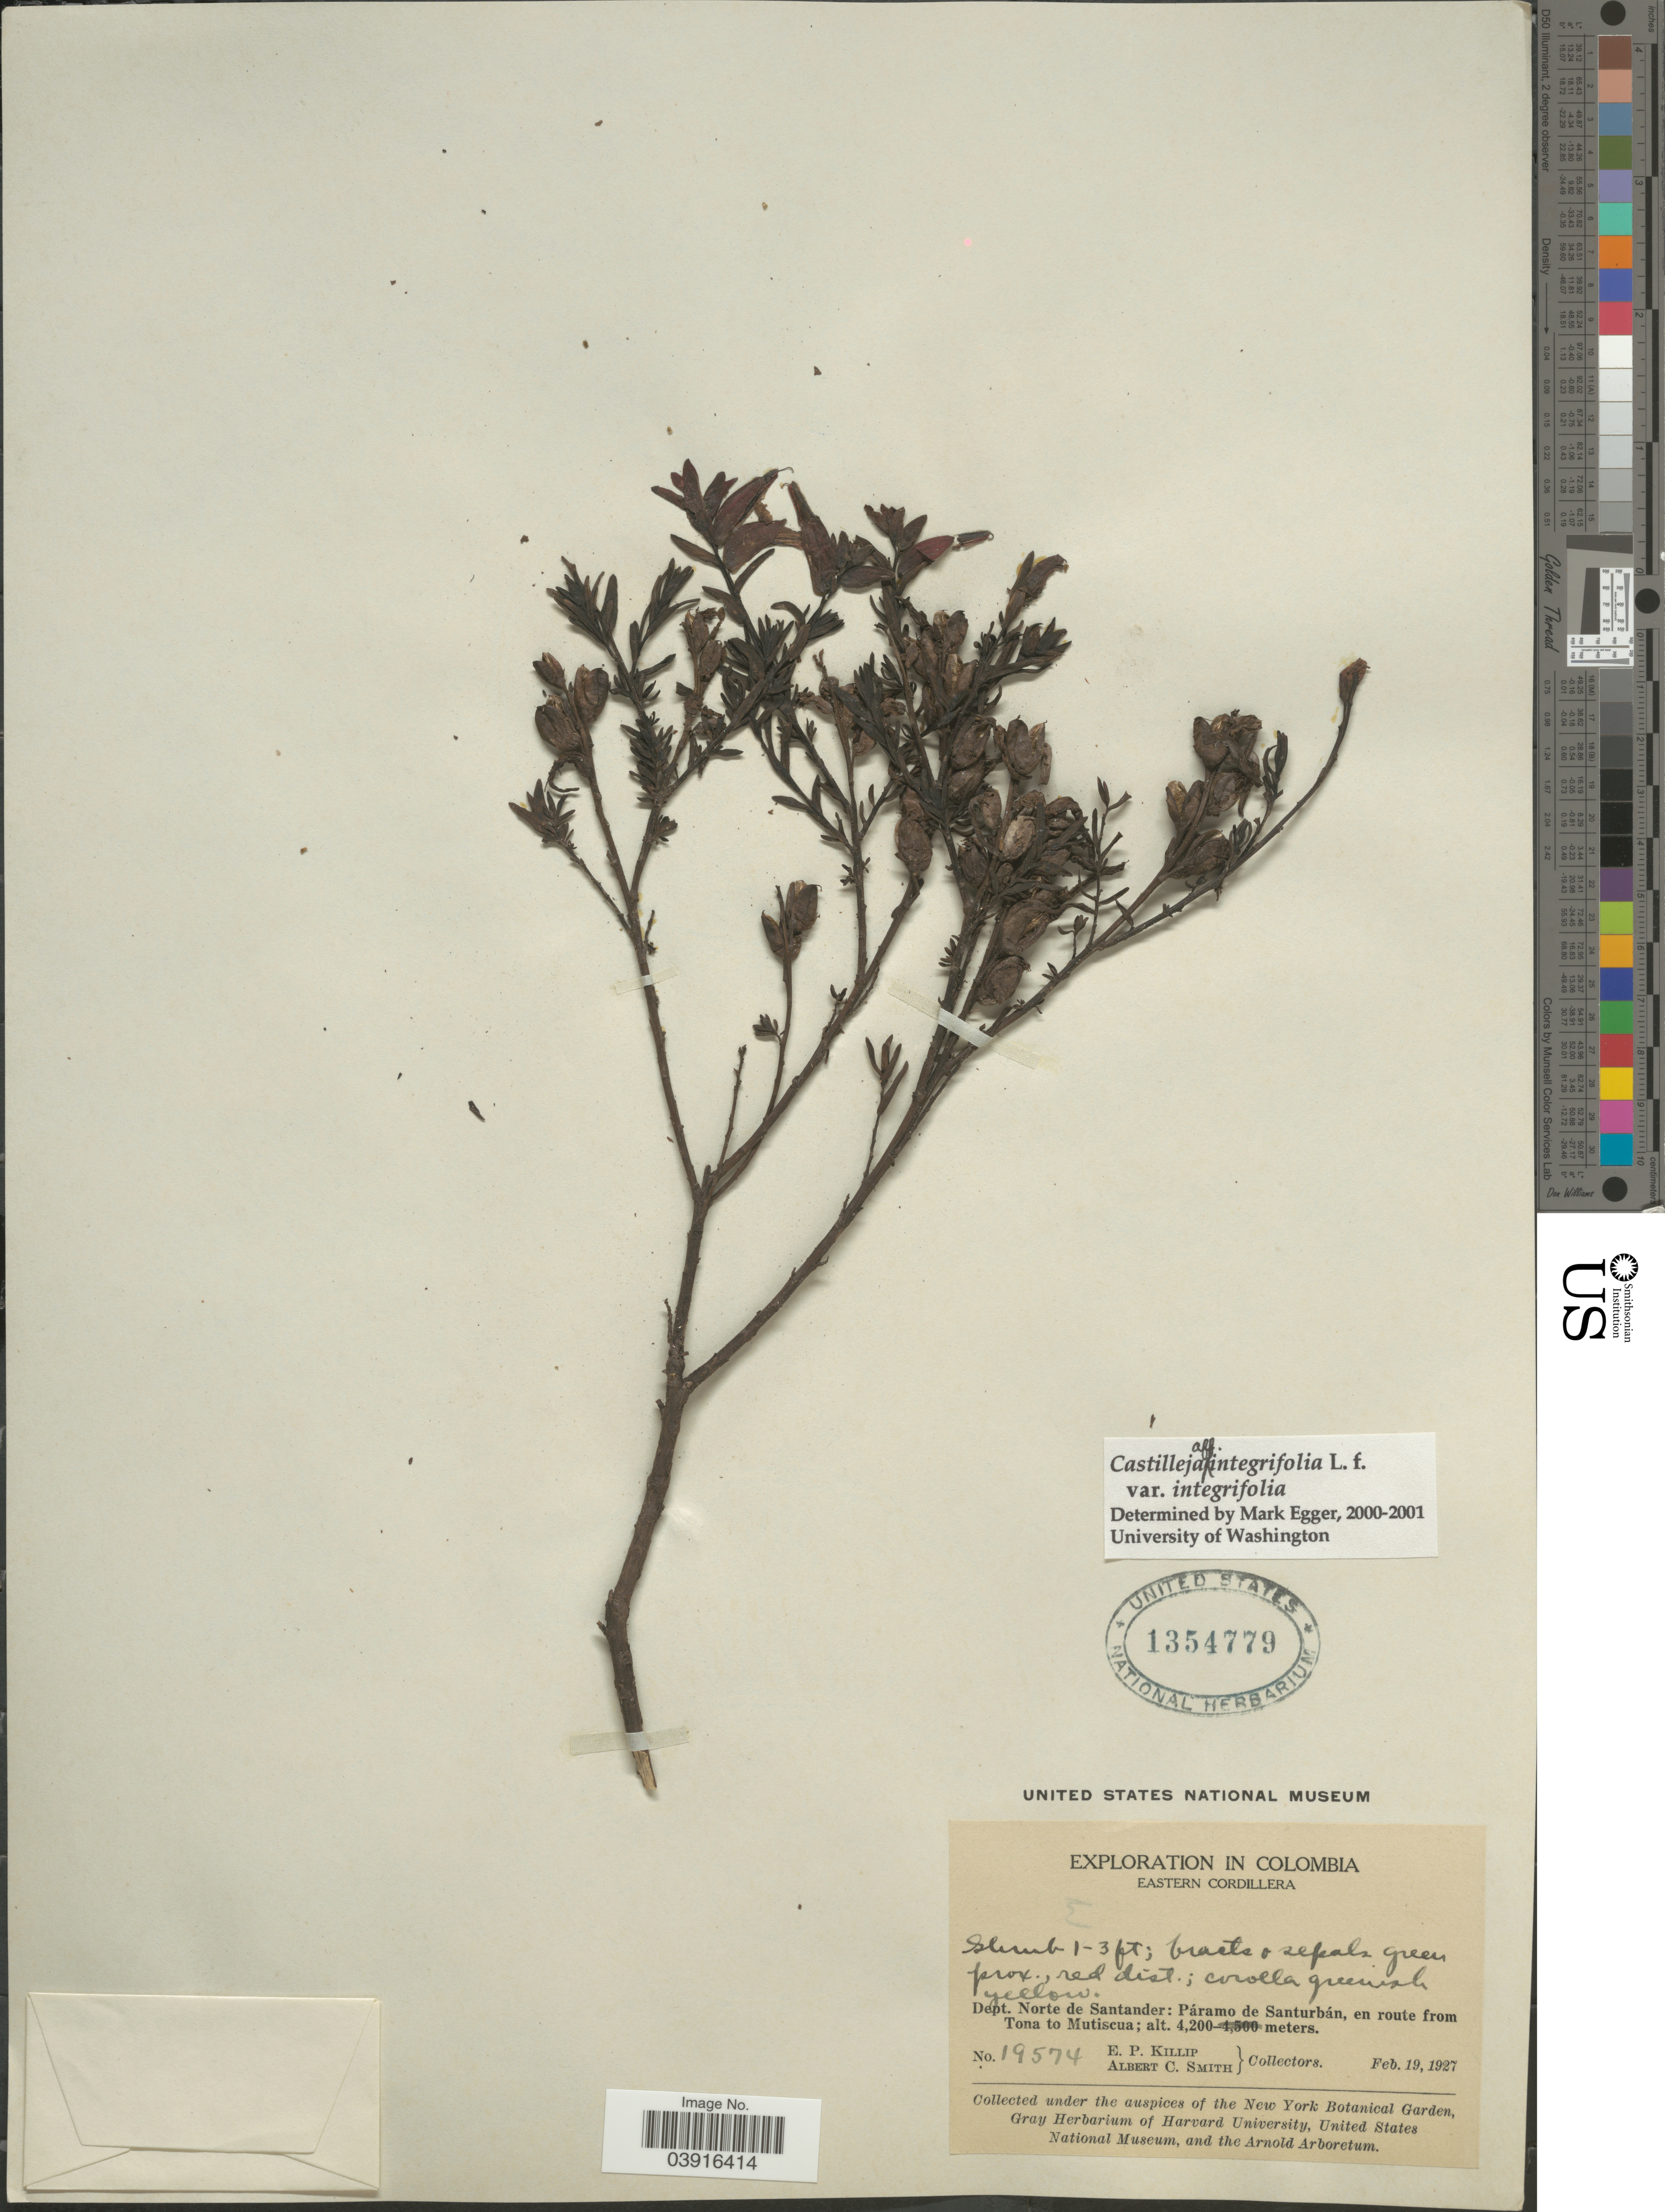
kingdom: Plantae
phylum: Tracheophyta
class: Magnoliopsida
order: Lamiales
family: Orobanchaceae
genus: Castilleja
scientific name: Castilleja integrifolia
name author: L. f.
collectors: E. P. Killip & A. C. Smith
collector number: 19574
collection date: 1927-02-19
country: Colombia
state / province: Norte de Santander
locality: Eastern Cordillera. Dept. Norte de Santander: Páramo de Santurbán, en route from Tona to Mutiscua.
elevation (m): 4200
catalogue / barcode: US 1354779